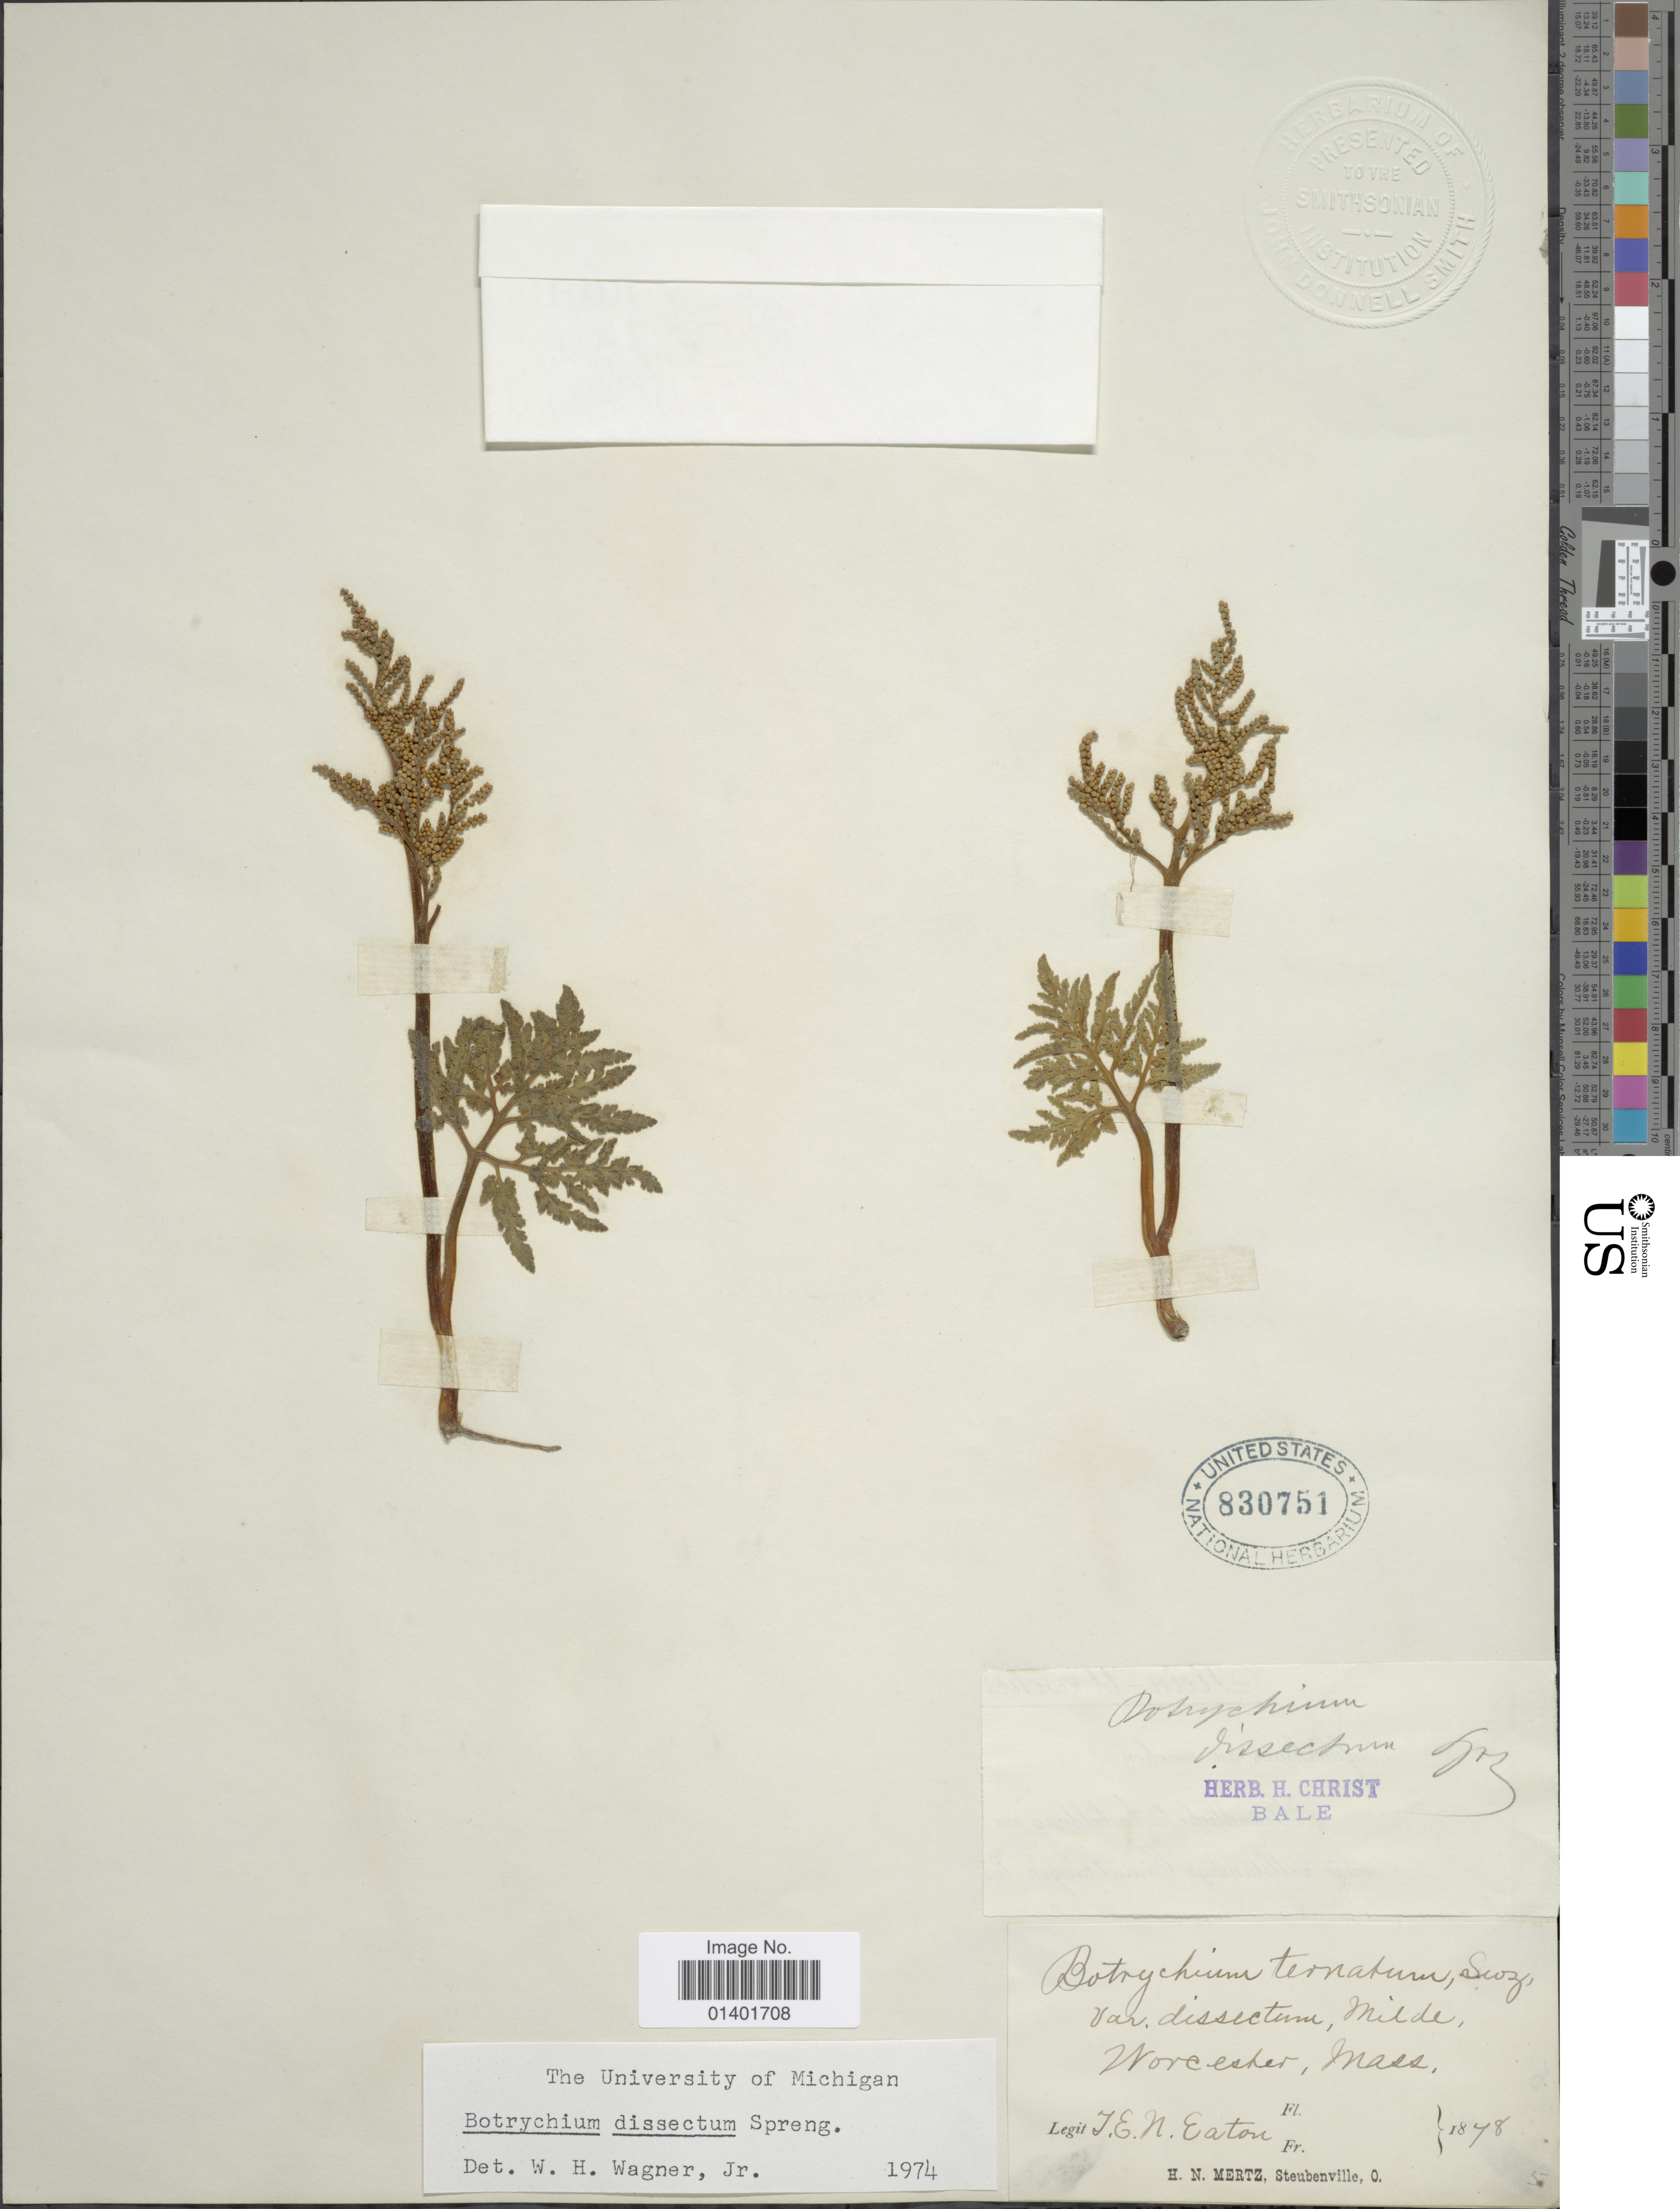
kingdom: Plantae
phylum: Tracheophyta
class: Polypodiopsida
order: Ophioglossales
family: Ophioglossaceae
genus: Botrychium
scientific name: Botrychium dissectum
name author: Spreng.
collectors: J. Eaton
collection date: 1878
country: United States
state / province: Massachusetts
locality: Worcester.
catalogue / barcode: US 830751